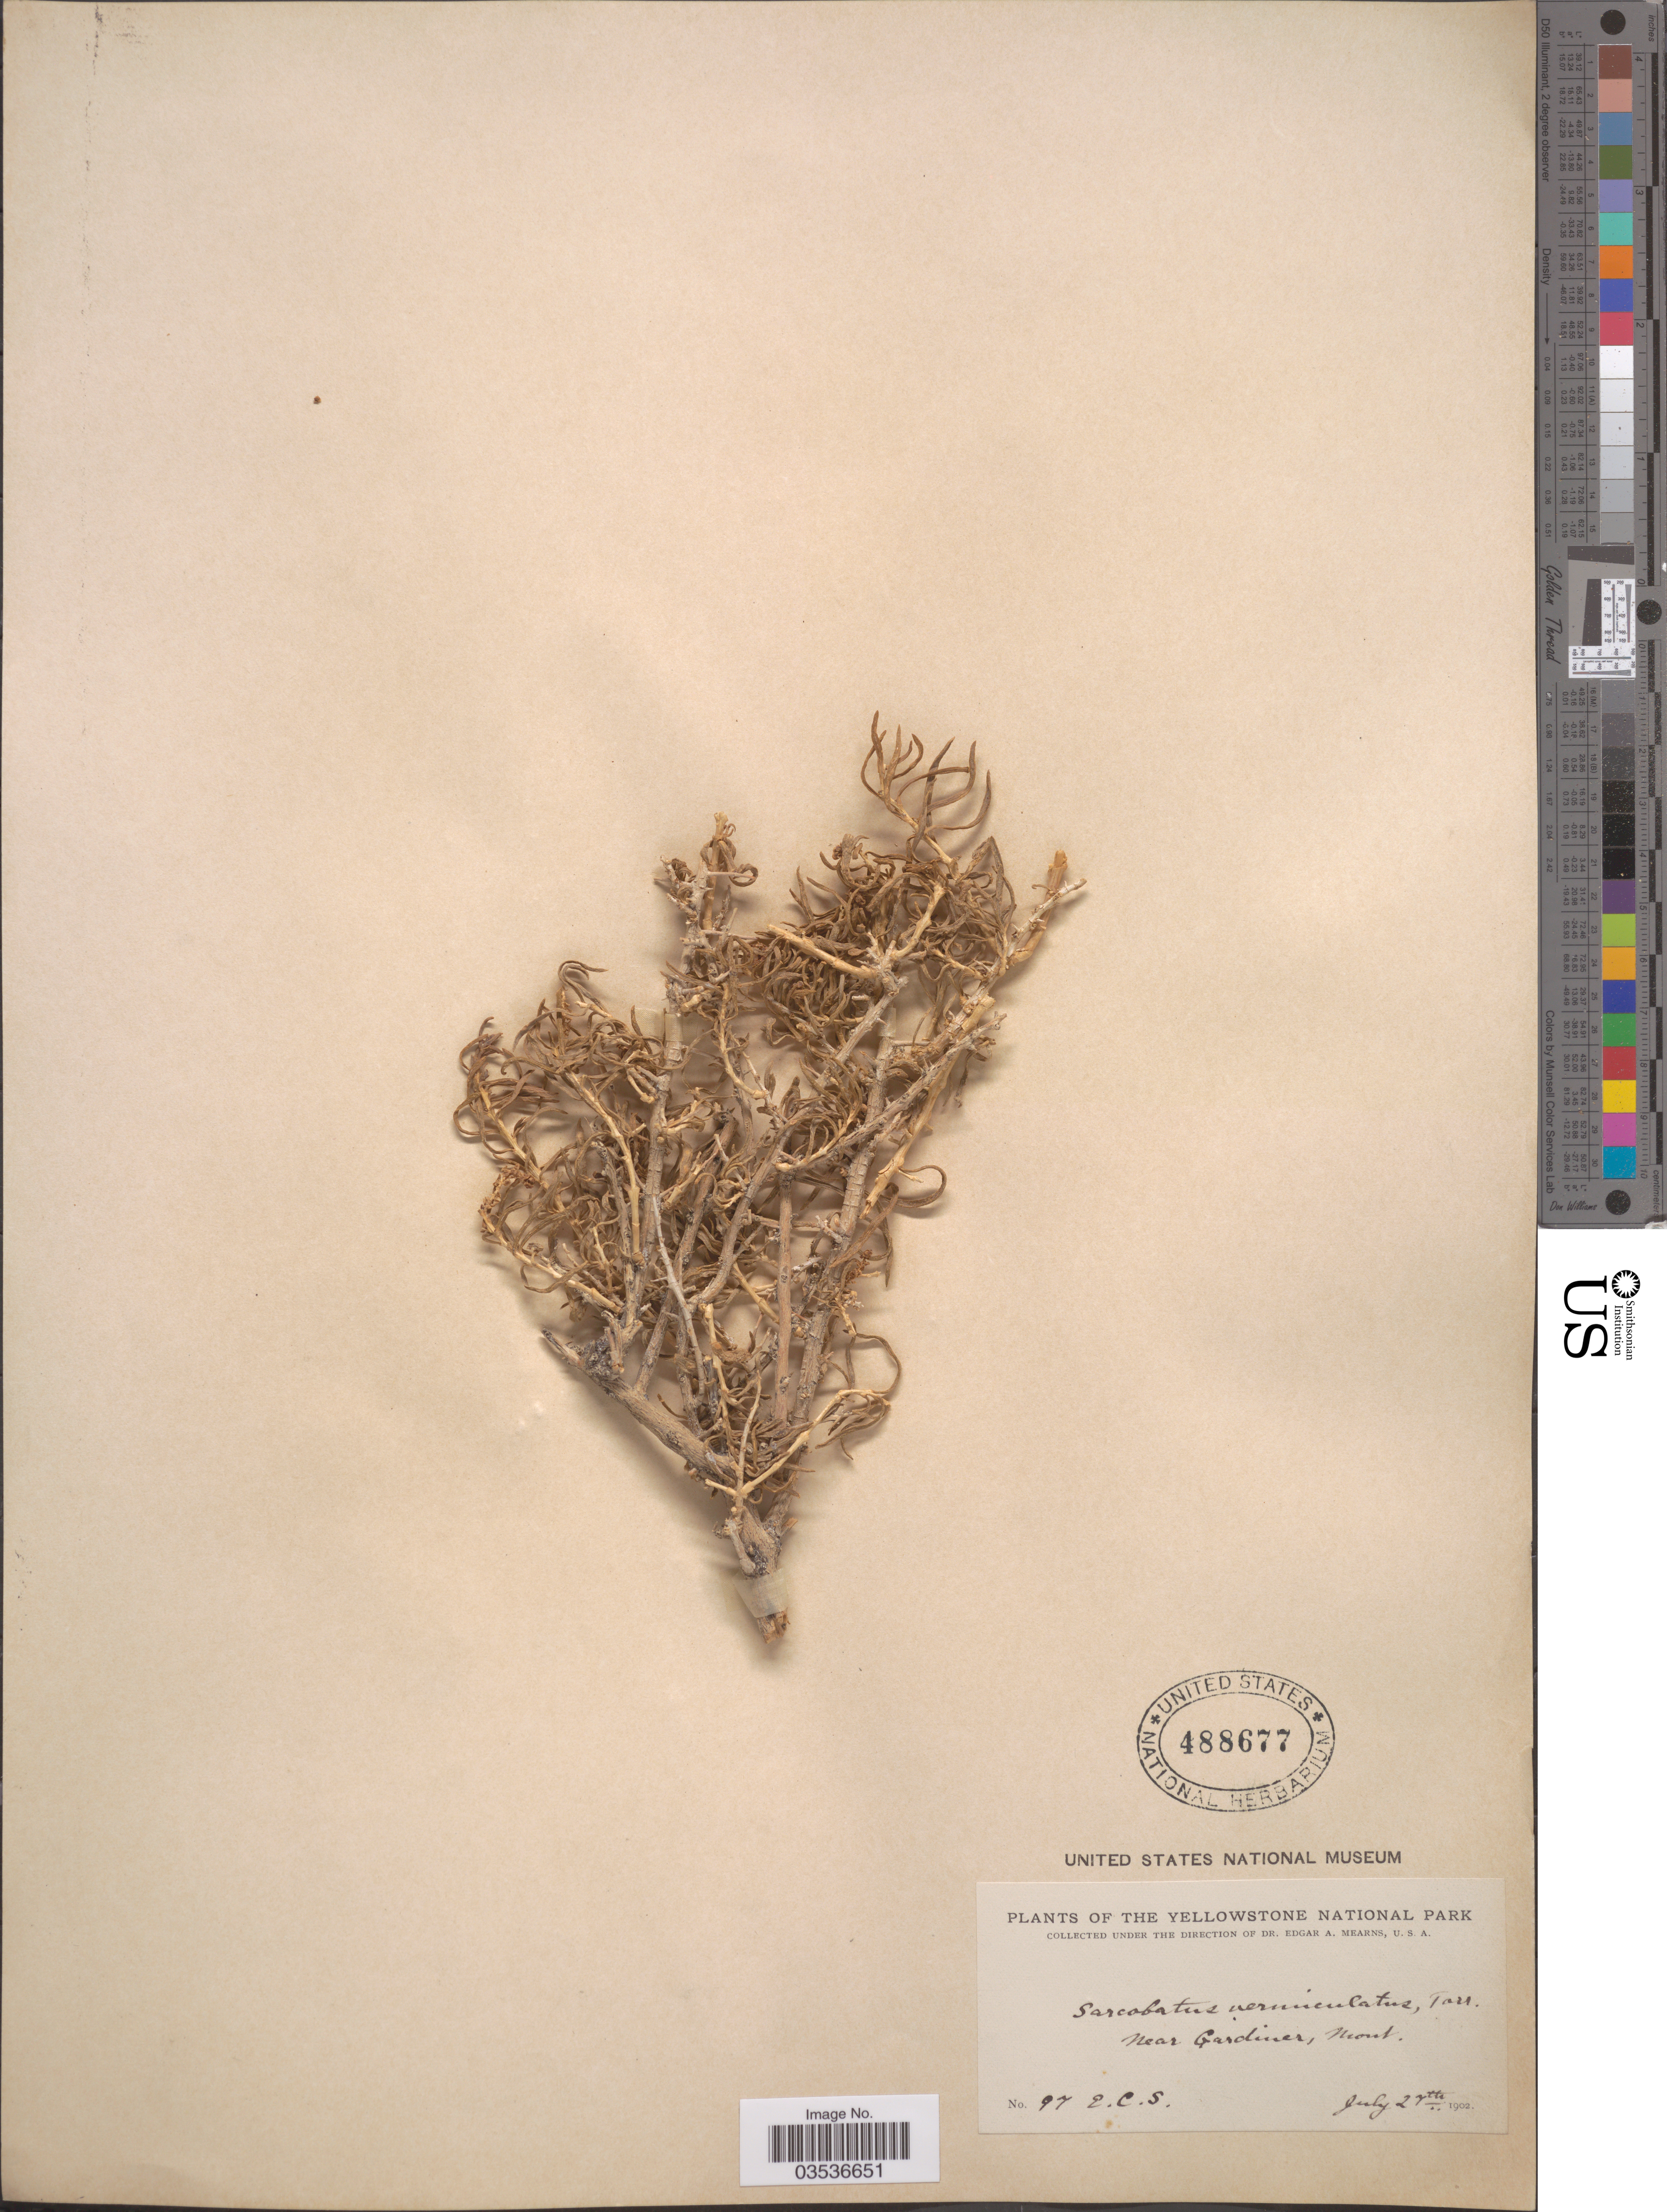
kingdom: Plantae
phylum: Tracheophyta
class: Magnoliopsida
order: Caryophyllales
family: Sarcobataceae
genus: Sarcobatus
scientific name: Sarcobatus vermiculatus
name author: (Hook.) Torr.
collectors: E. A. Mearns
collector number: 97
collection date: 1902-07-27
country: United States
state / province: Montana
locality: The Yellowstone National Park. Near Gardiner.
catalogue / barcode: US 488677